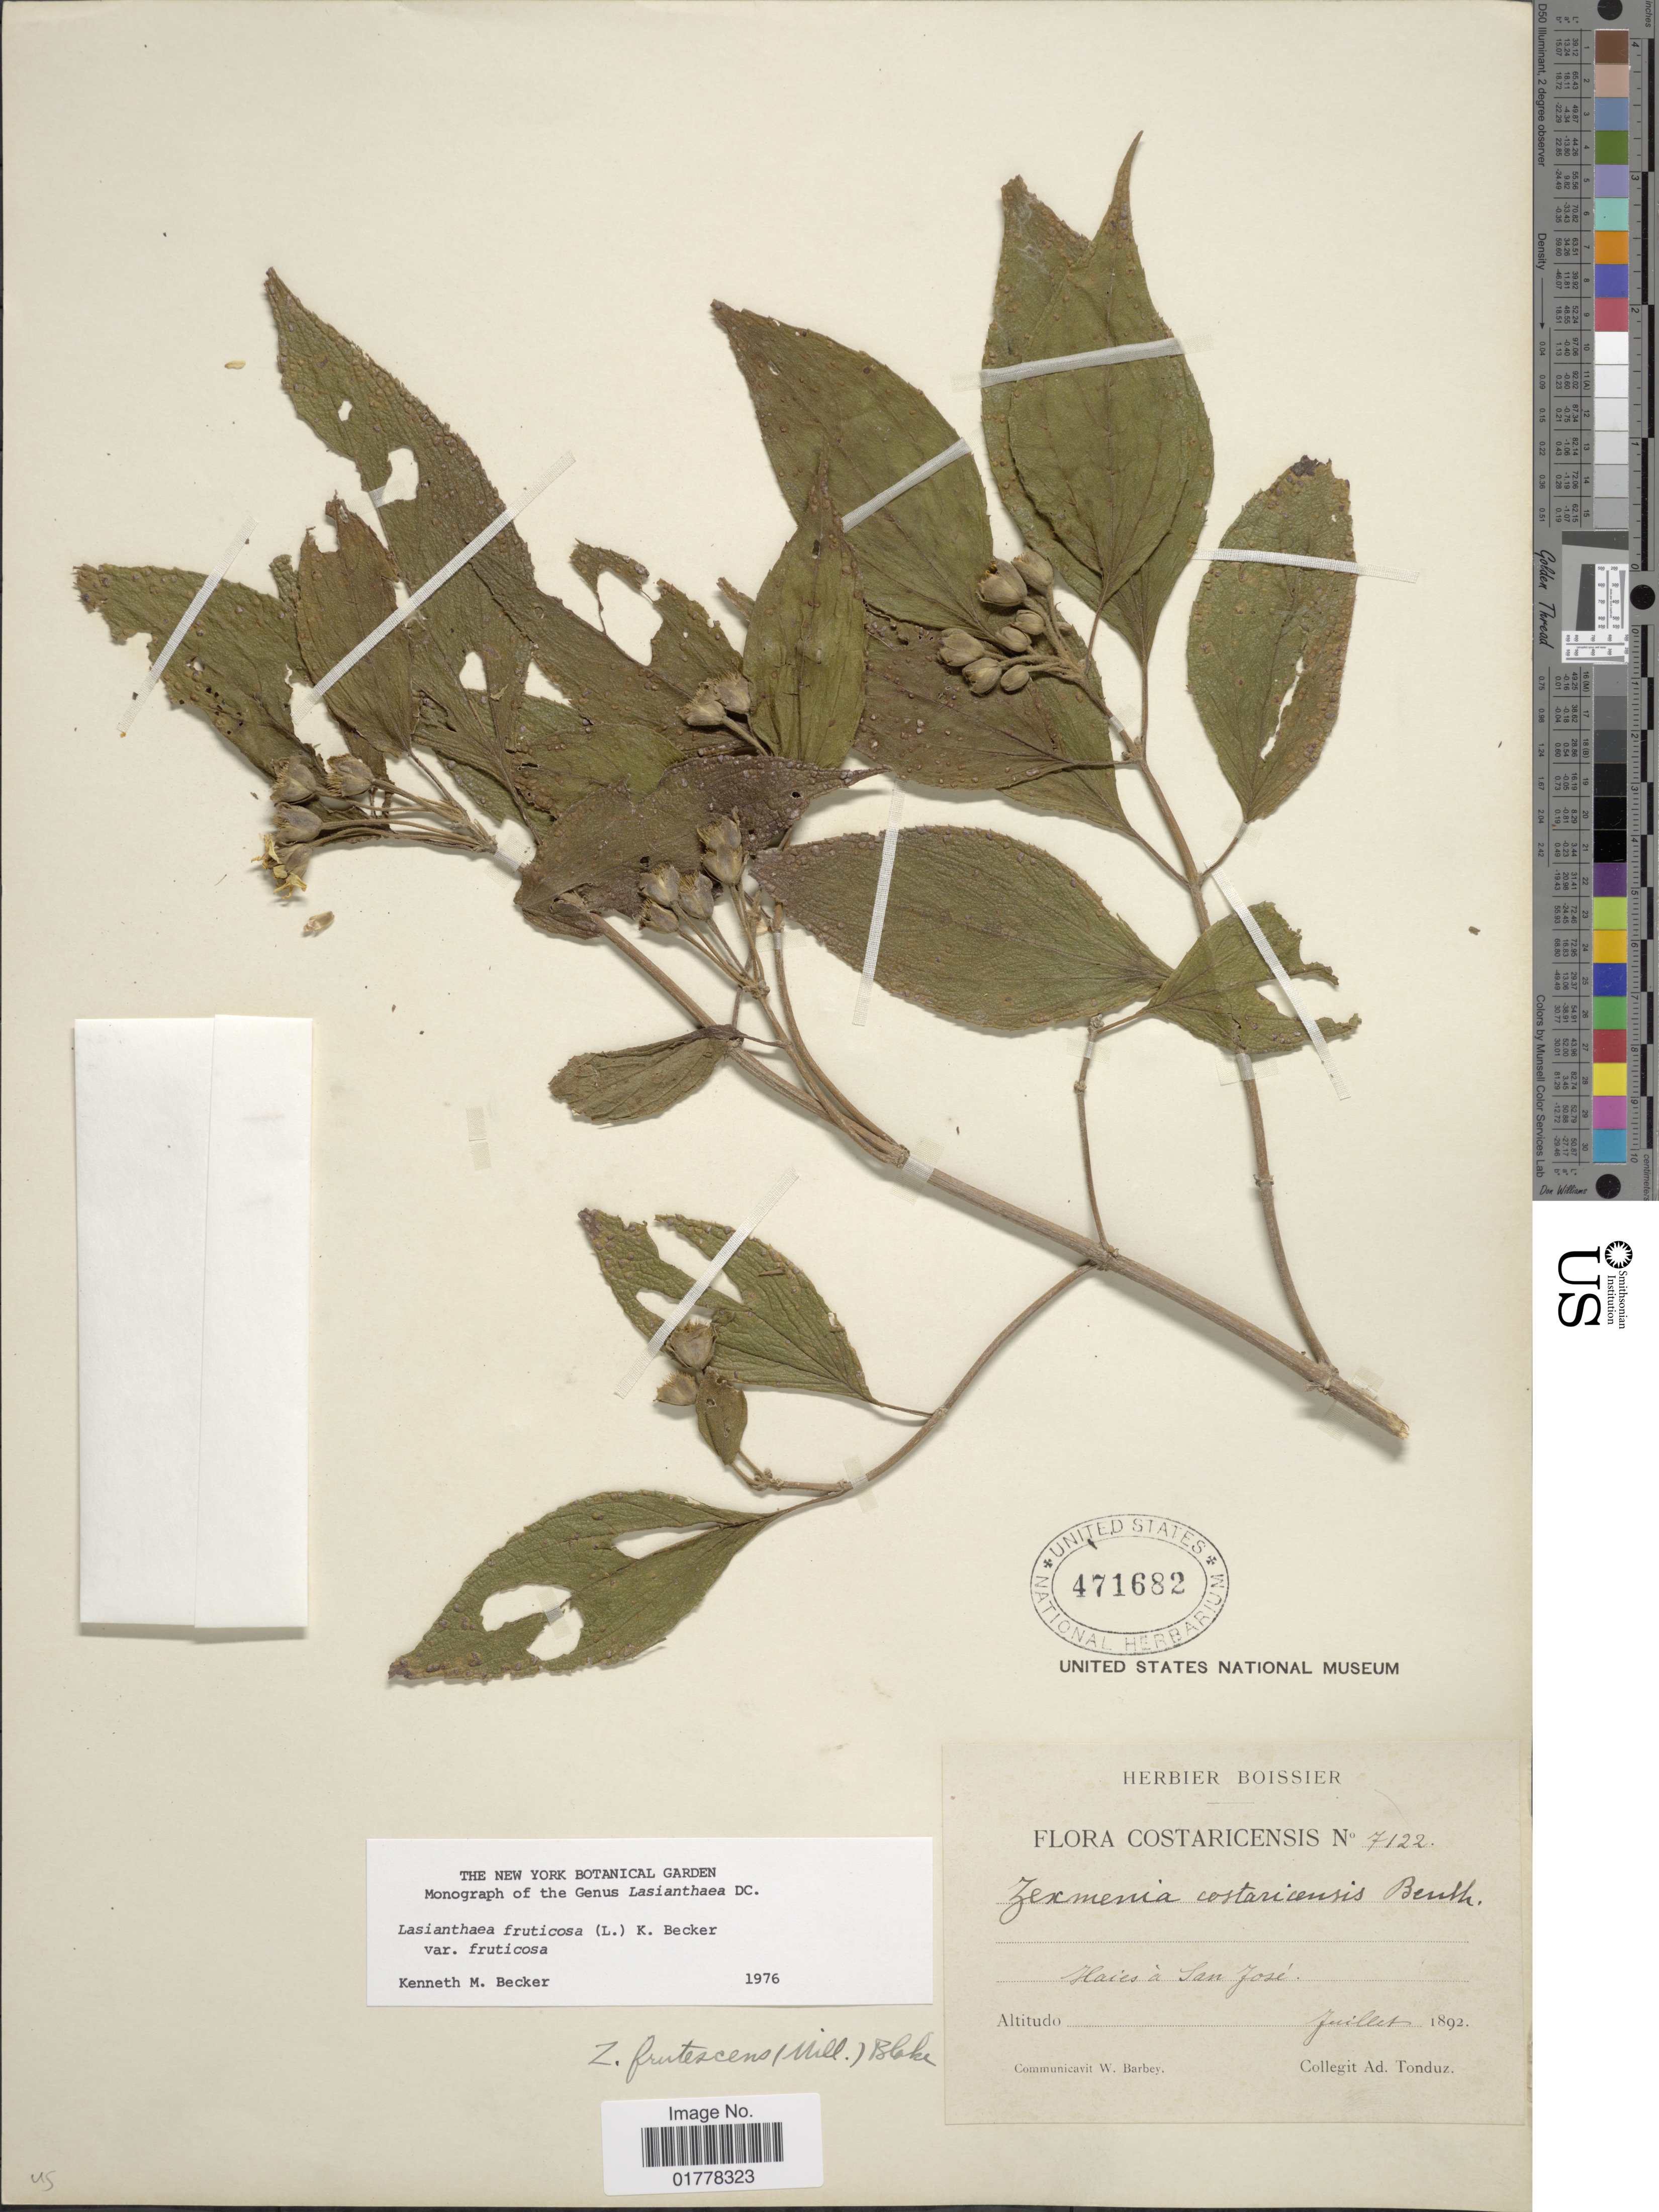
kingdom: Plantae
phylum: Tracheophyta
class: Magnoliopsida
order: Asterales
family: Asteraceae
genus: Lasianthaea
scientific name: Lasianthaea fruticosa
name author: (L.) K.M. Becker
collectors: A. Tonduz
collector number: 7122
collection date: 1892-07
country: Costa Rica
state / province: San José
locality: Haies à San José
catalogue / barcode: US 471682